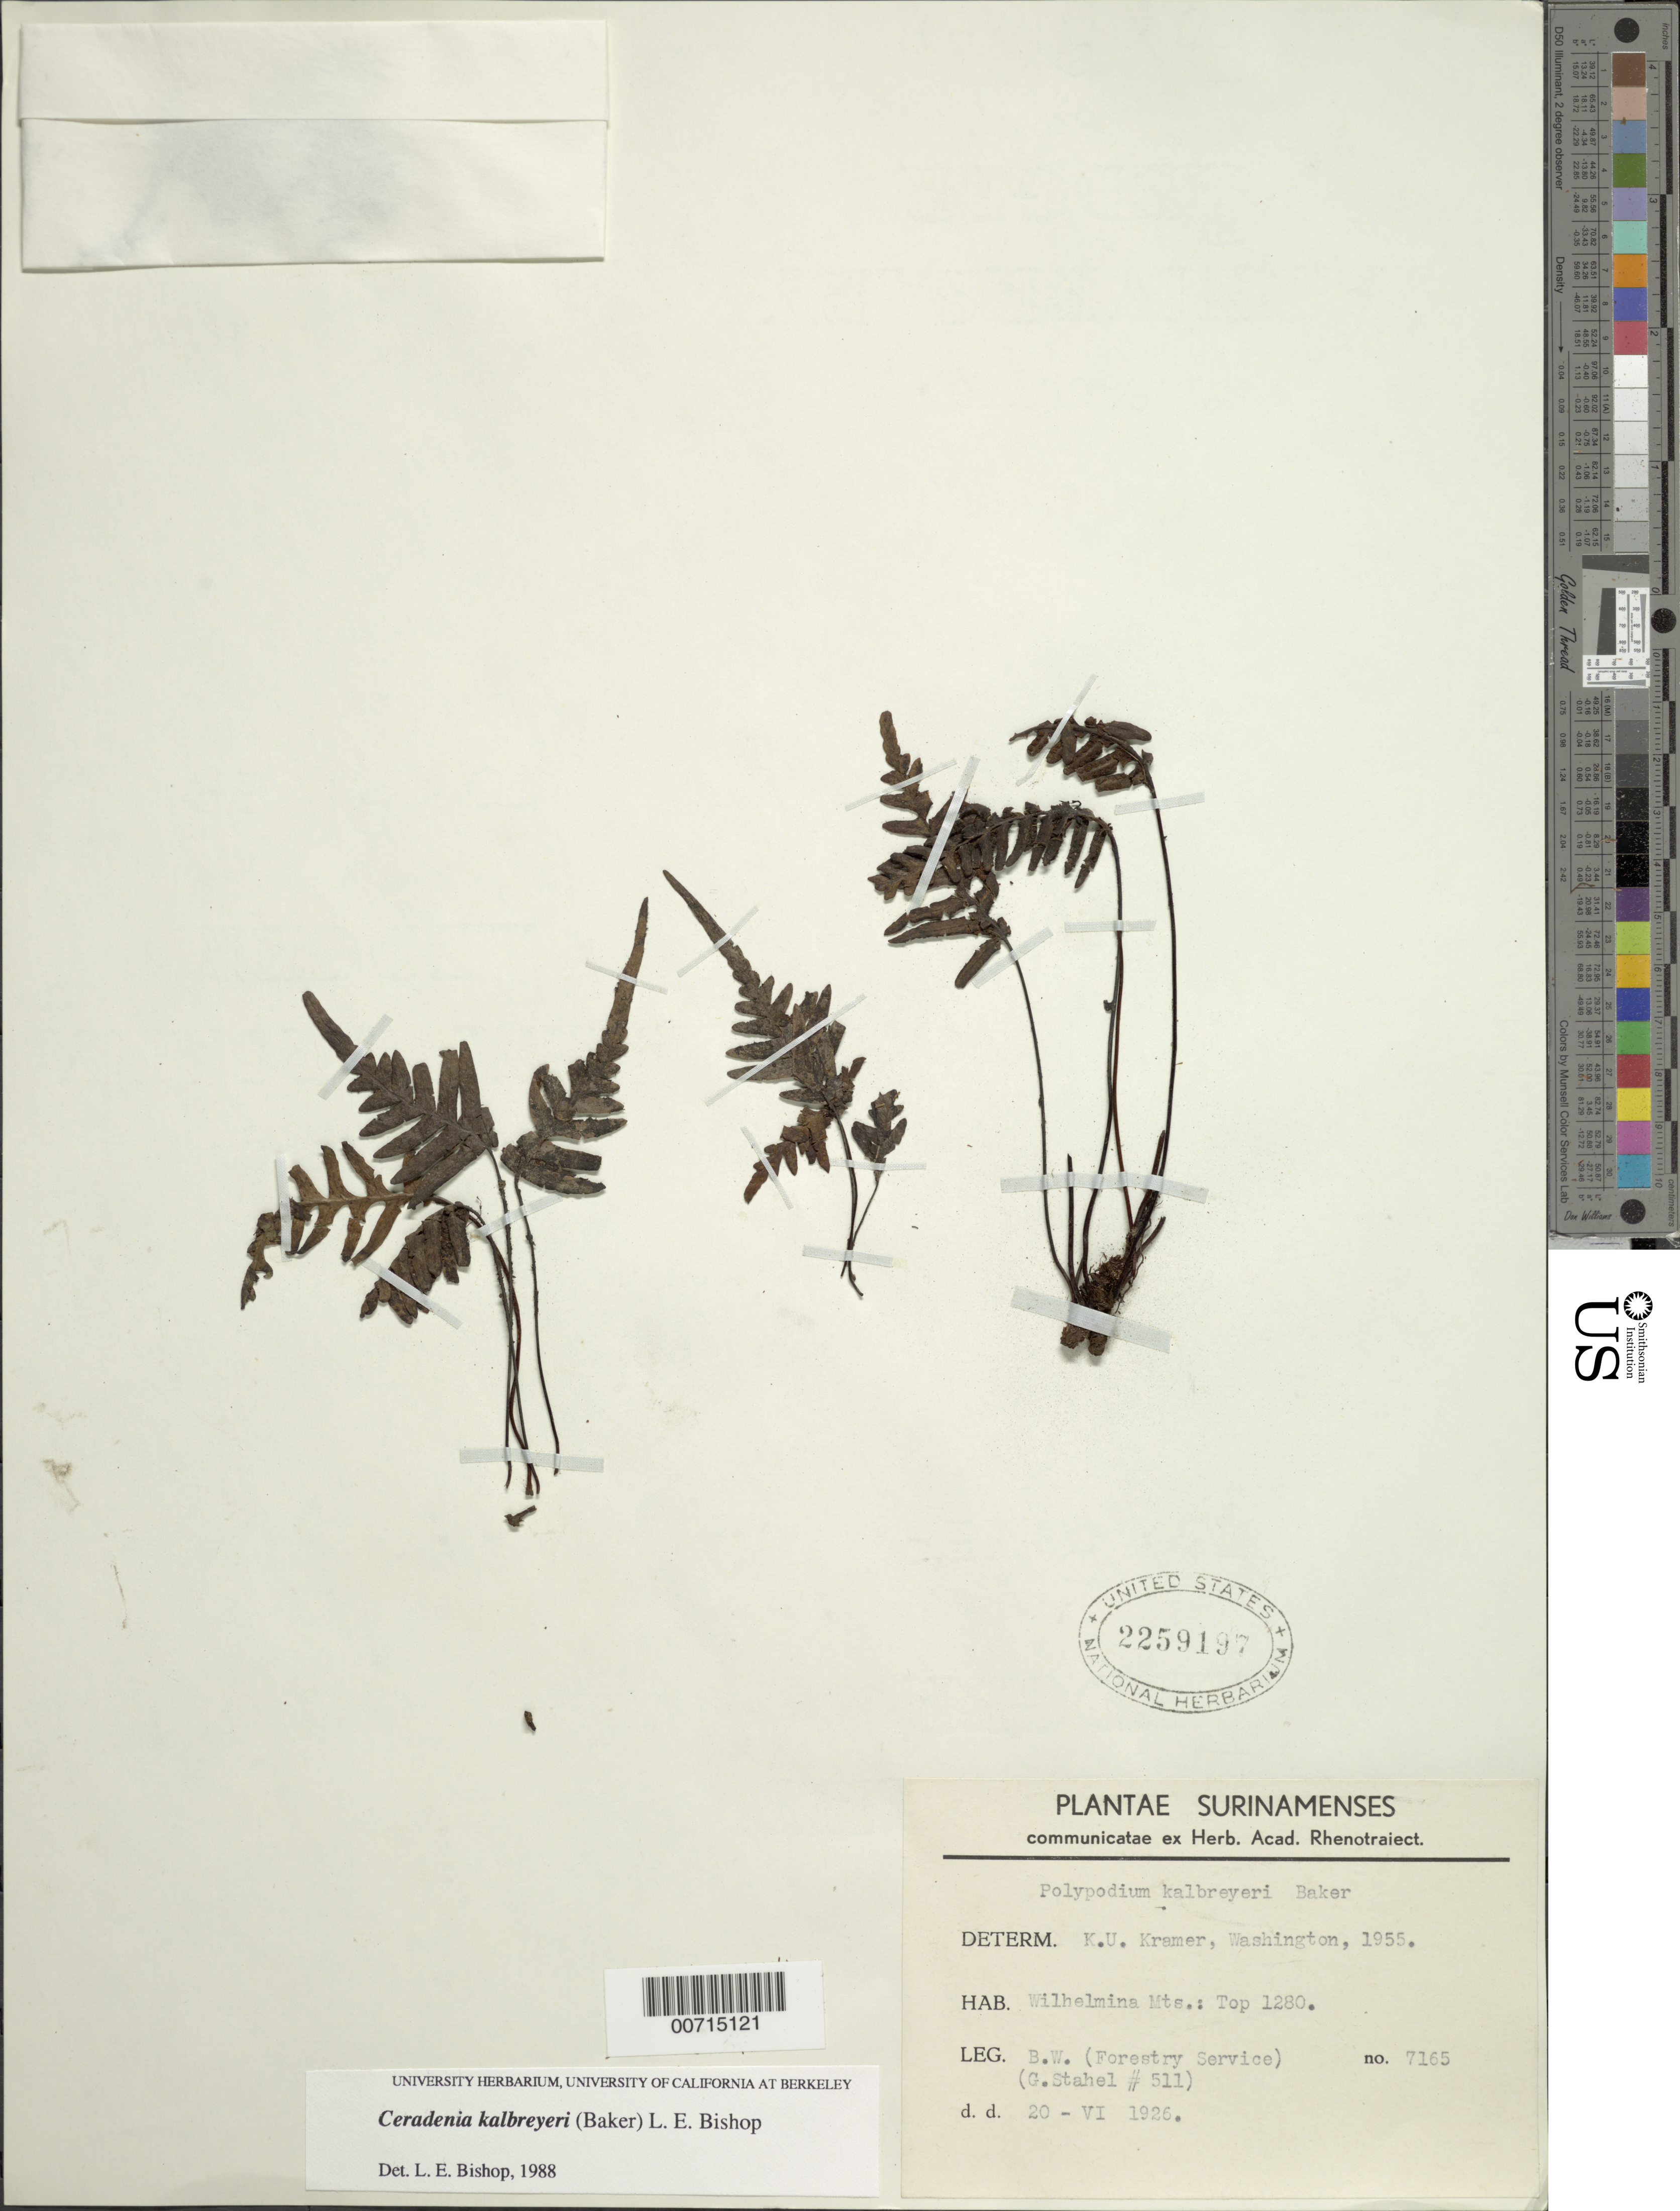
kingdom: Plantae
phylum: Tracheophyta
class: Polypodiopsida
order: Polypodiales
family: Polypodiaceae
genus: Ceradenia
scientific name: Ceradenia kalbreyeri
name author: (Baker) L.E. Bishop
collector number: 7165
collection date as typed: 20-Jun-26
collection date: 1926-06-20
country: Suriname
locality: Wilhelminagebergte (Wilhelmina Mts.), top 1280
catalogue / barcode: US 2259197